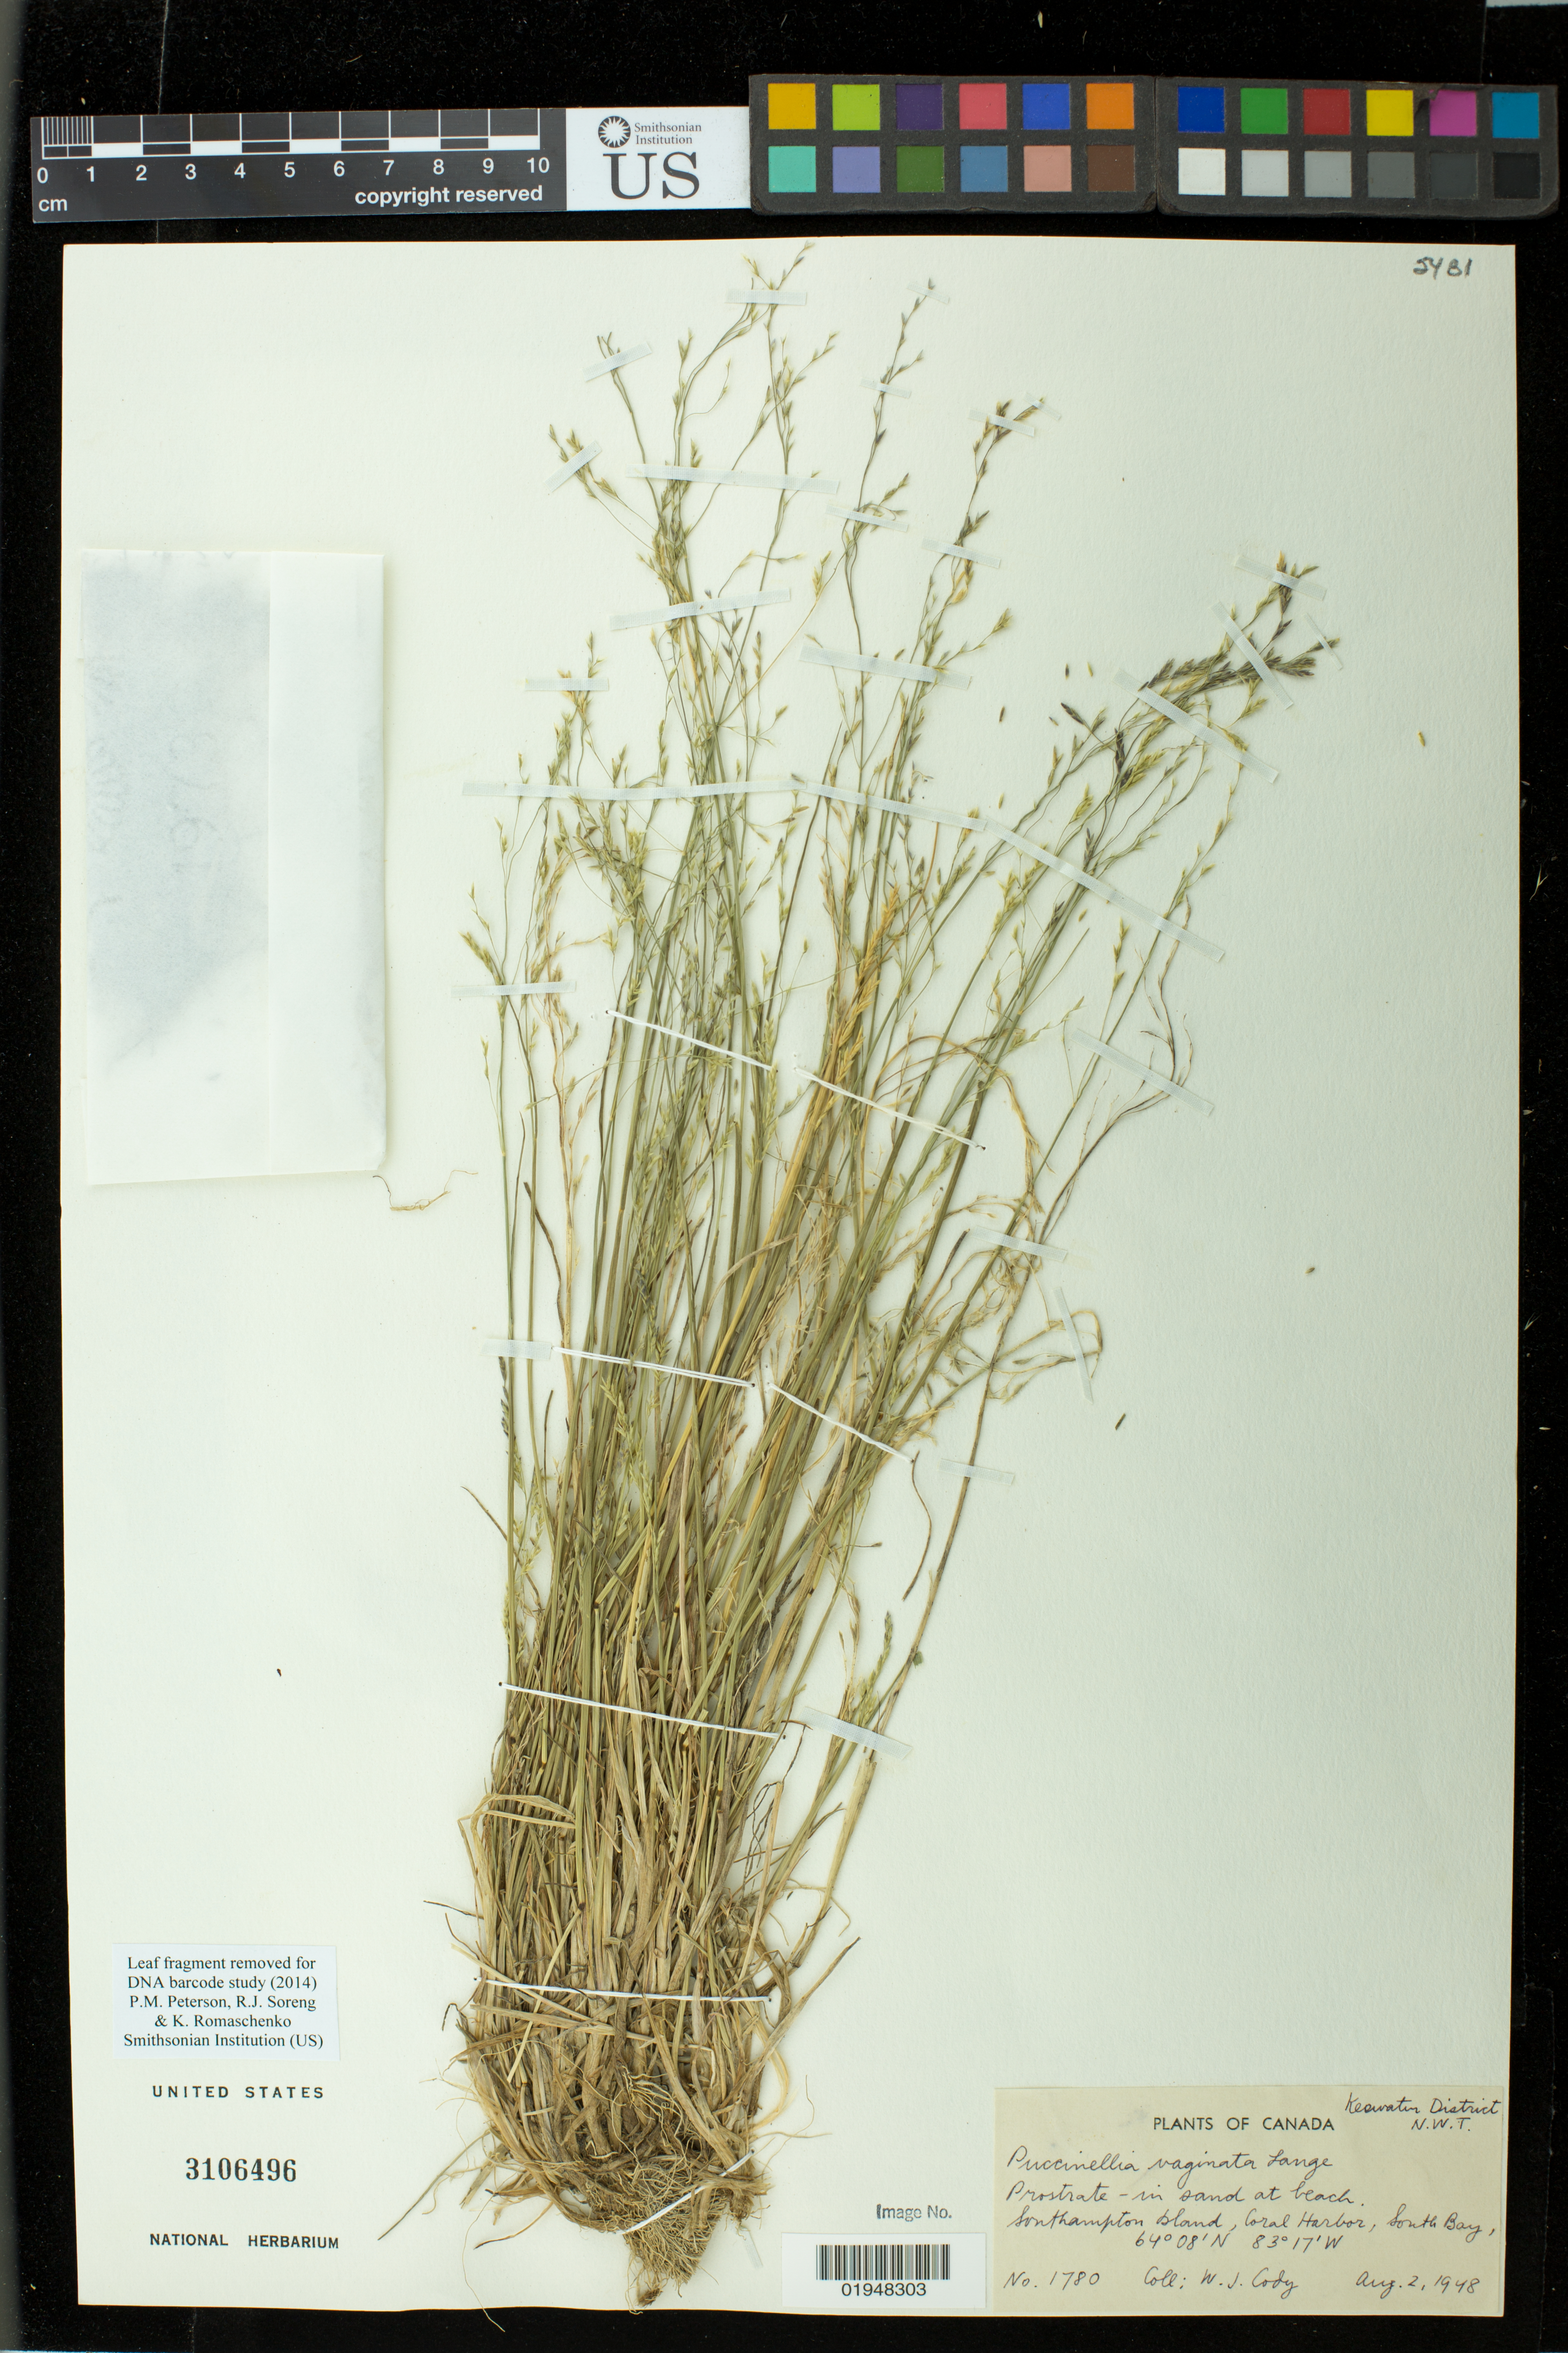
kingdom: Plantae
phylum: Tracheophyta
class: Liliopsida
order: Poales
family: Poaceae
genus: Puccinellia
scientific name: Puccinellia vaginata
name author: (Lange) Fernald & Weath.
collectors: W. Cody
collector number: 1780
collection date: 1948-08-02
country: Canada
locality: Southampton Island, Coral Harbor, South Bay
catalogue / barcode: US 3106496